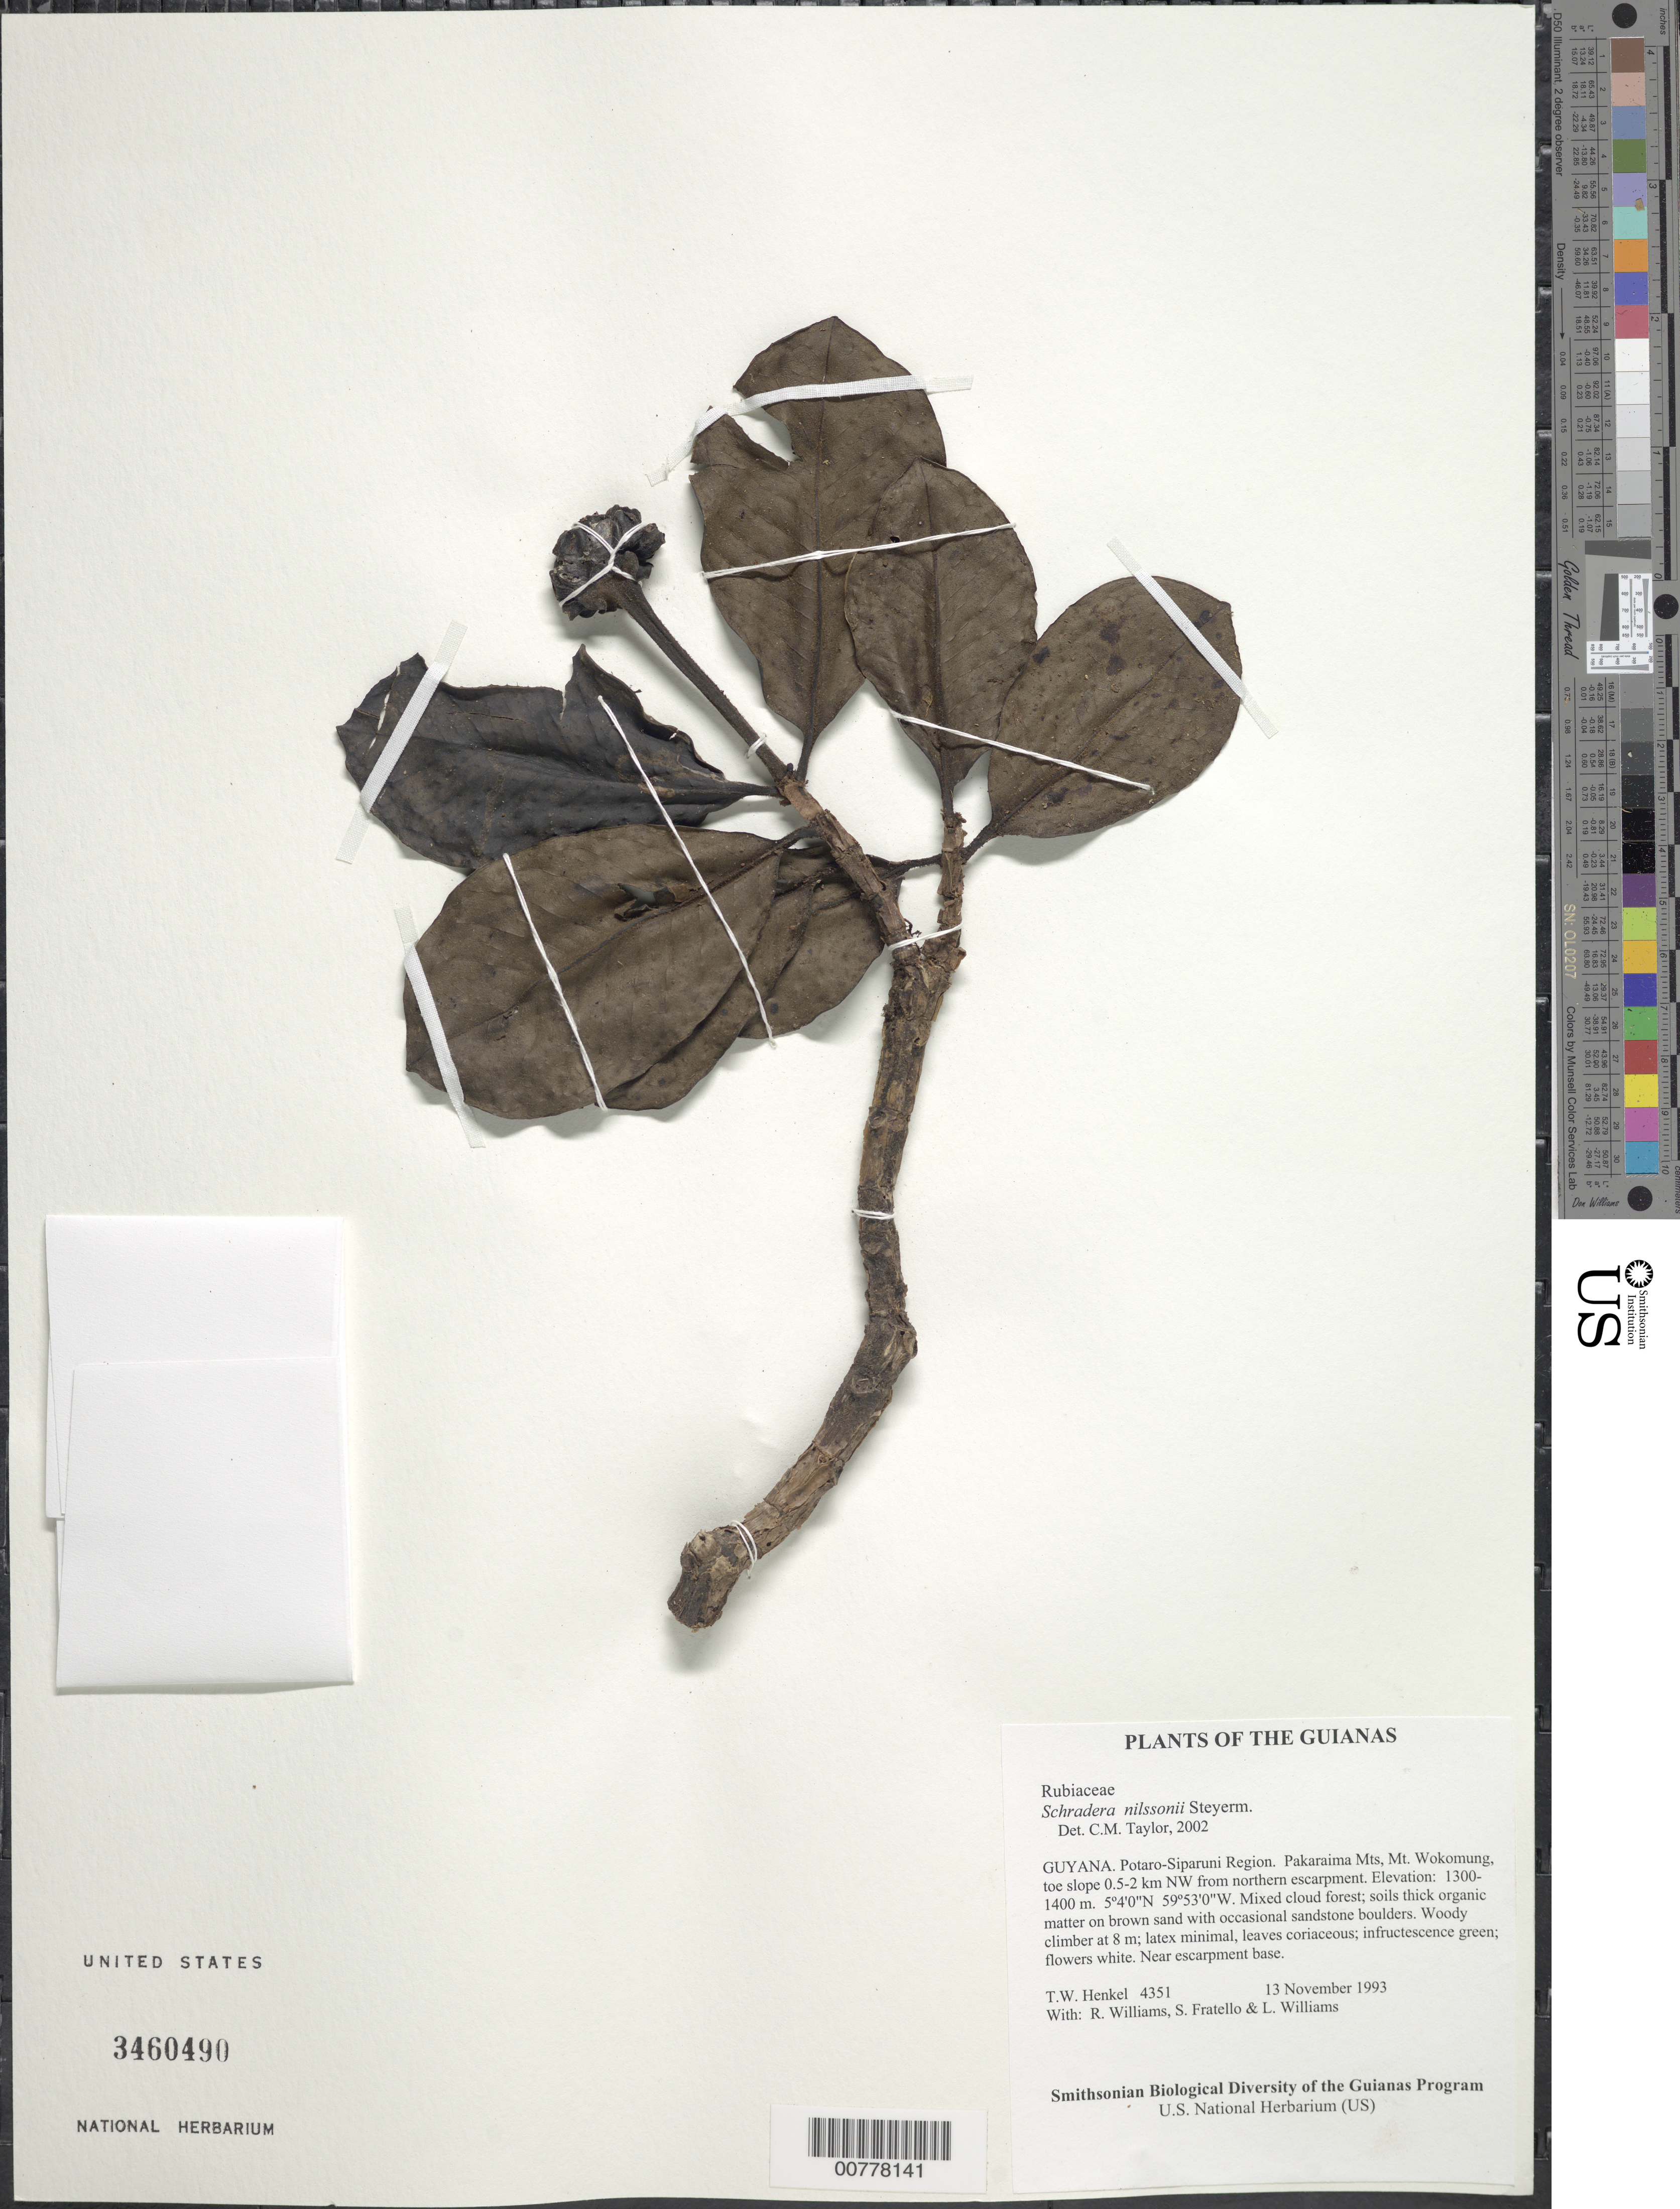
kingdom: Plantae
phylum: Tracheophyta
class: Magnoliopsida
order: Gentianales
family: Rubiaceae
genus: Schradera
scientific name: Schradera nilssonii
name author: Steyerm.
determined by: Taylor, Charlotte M.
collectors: T. Henkel, R. Williams, S. Fratello & L. Williams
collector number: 4351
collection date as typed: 13 November 1993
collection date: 1993-11-13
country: Guyana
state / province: Potaro-Siparuni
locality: Pakaraima Mts, Mt. Wokomung, toe slope 0.5-2 km NW from northern escarpment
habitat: Mixed cloud forest; soils thick organic matter on brown sand with occasional sandstone boulders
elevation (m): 1300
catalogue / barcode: US 3460490